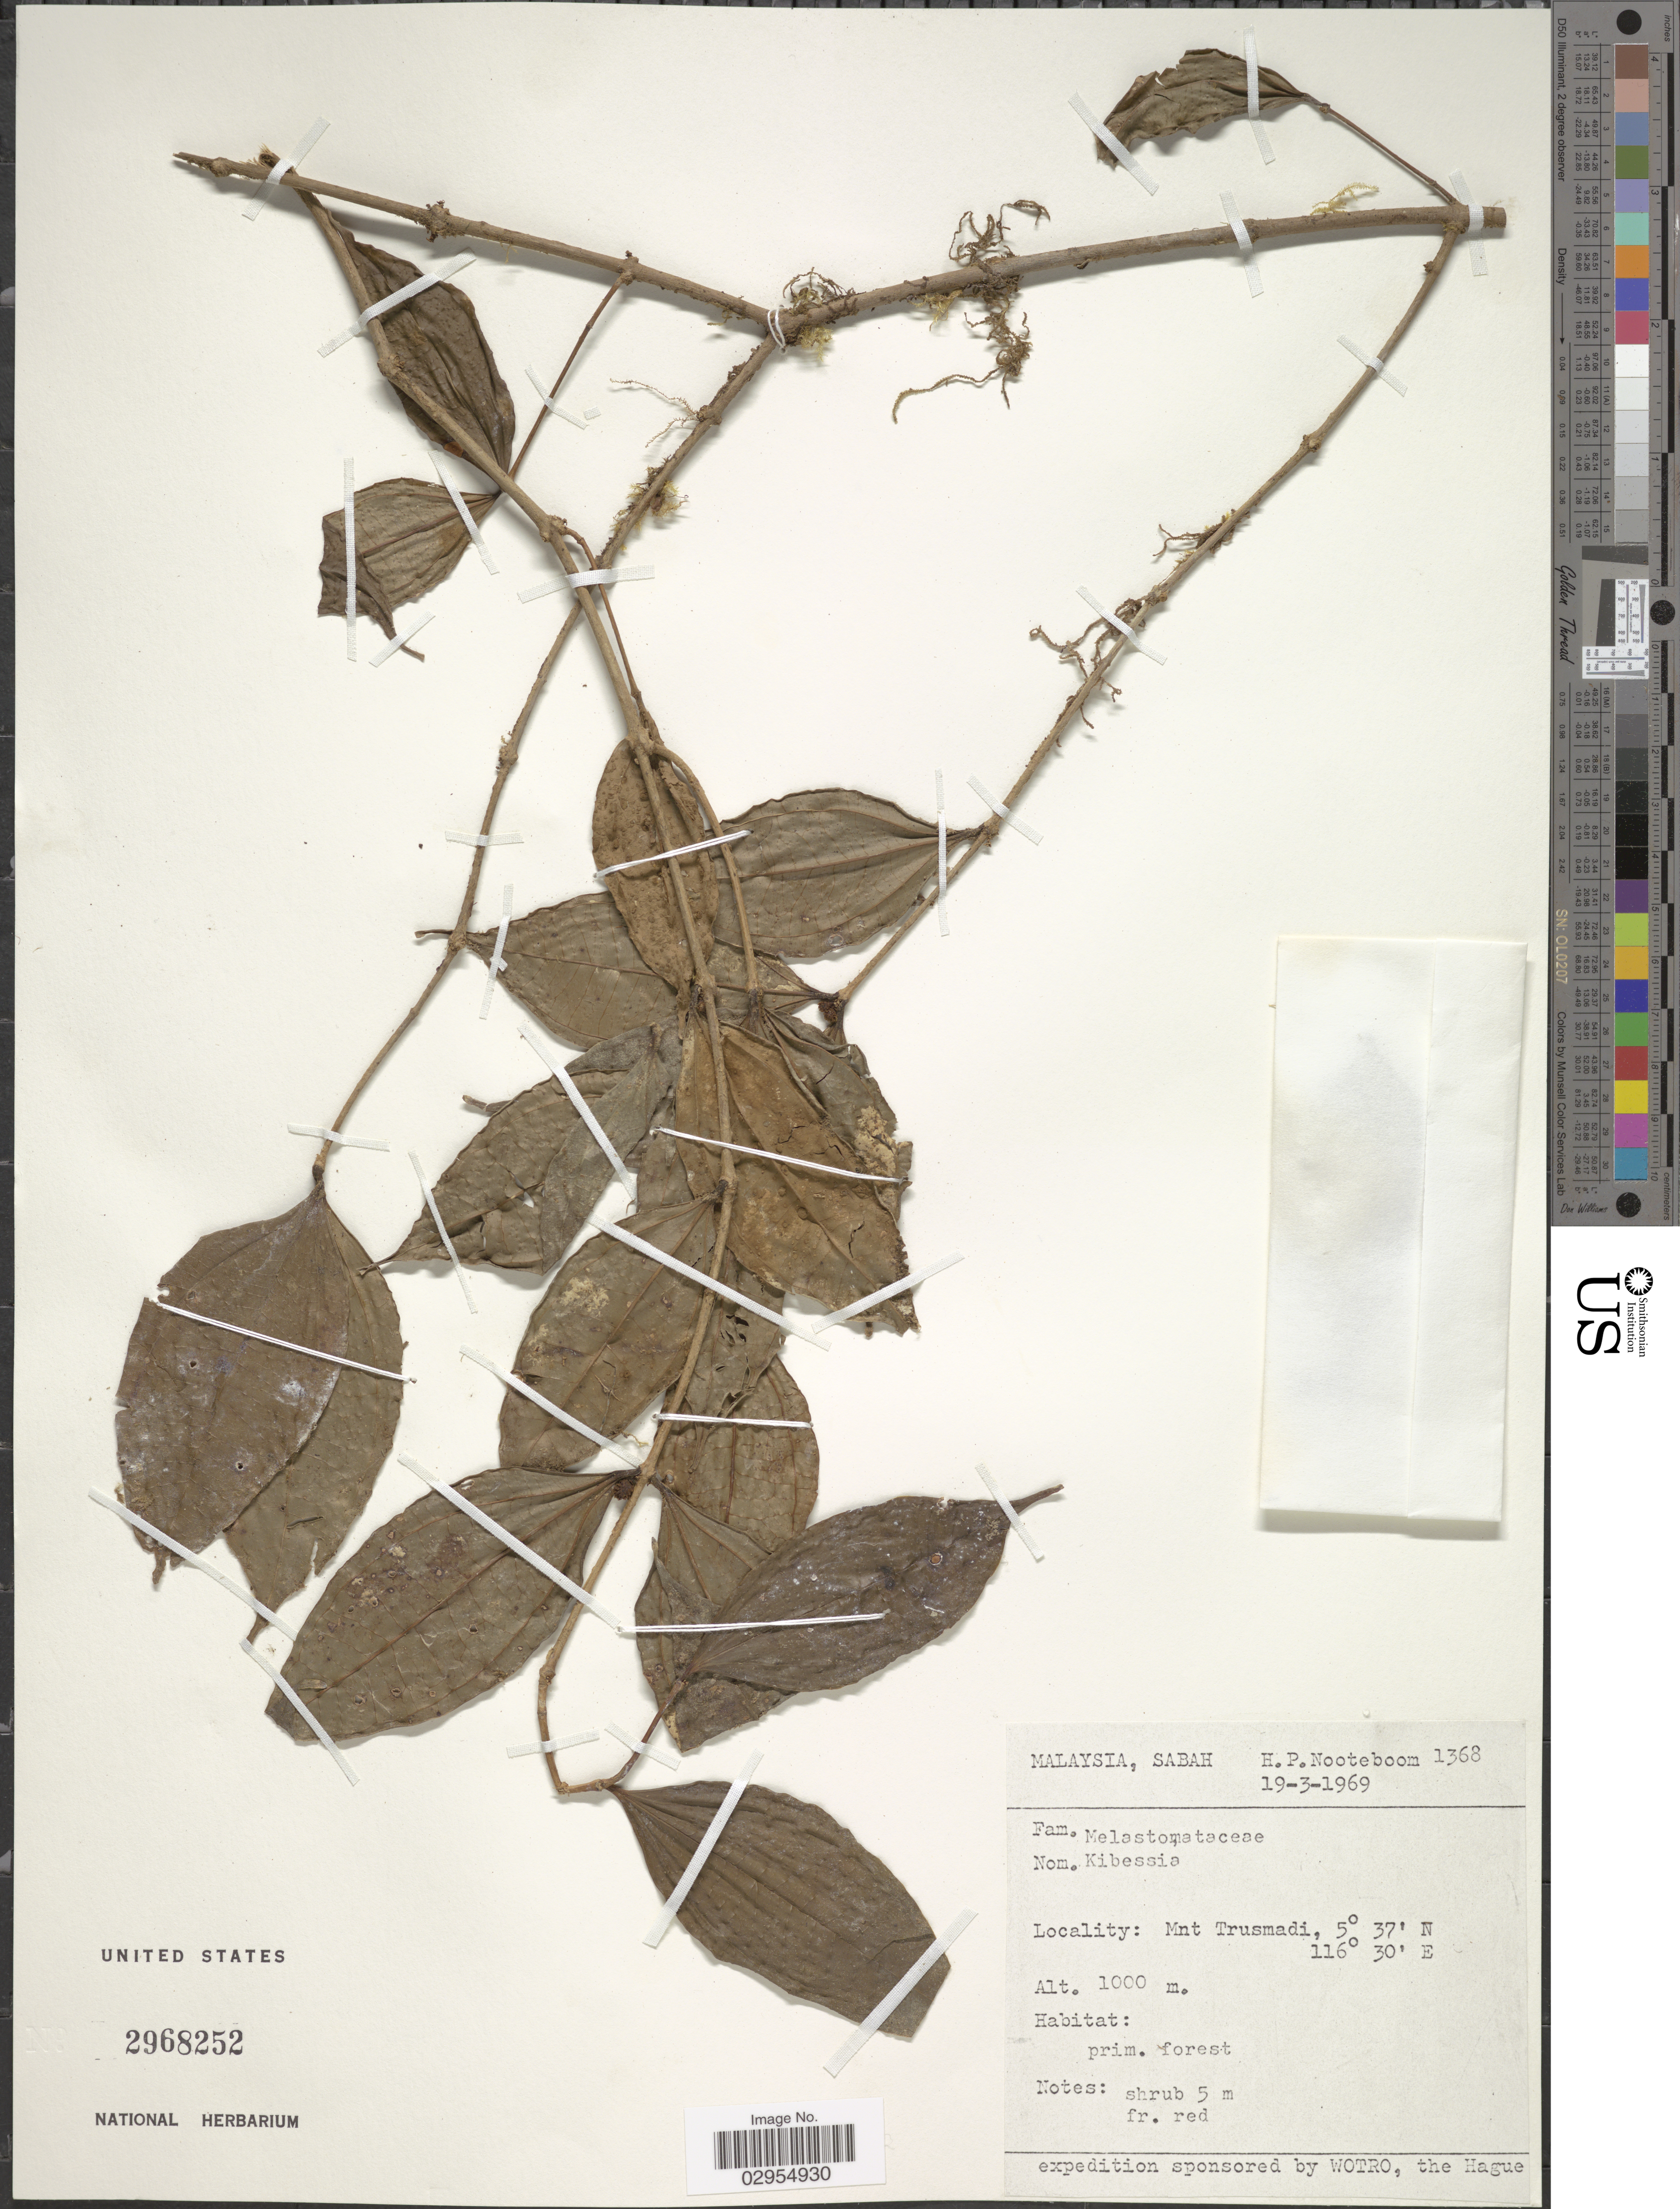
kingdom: Plantae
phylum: Tracheophyta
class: Magnoliopsida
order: Myrtales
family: Melastomataceae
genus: Pternandra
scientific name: Pternandra gracilis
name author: (Cogn.) M.P. Nayar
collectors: H. P. Nooteboom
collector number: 1368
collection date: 1969-03-19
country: Malaysia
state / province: Sabah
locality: Mnt Trusmadi.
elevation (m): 1000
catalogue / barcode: US 2968252